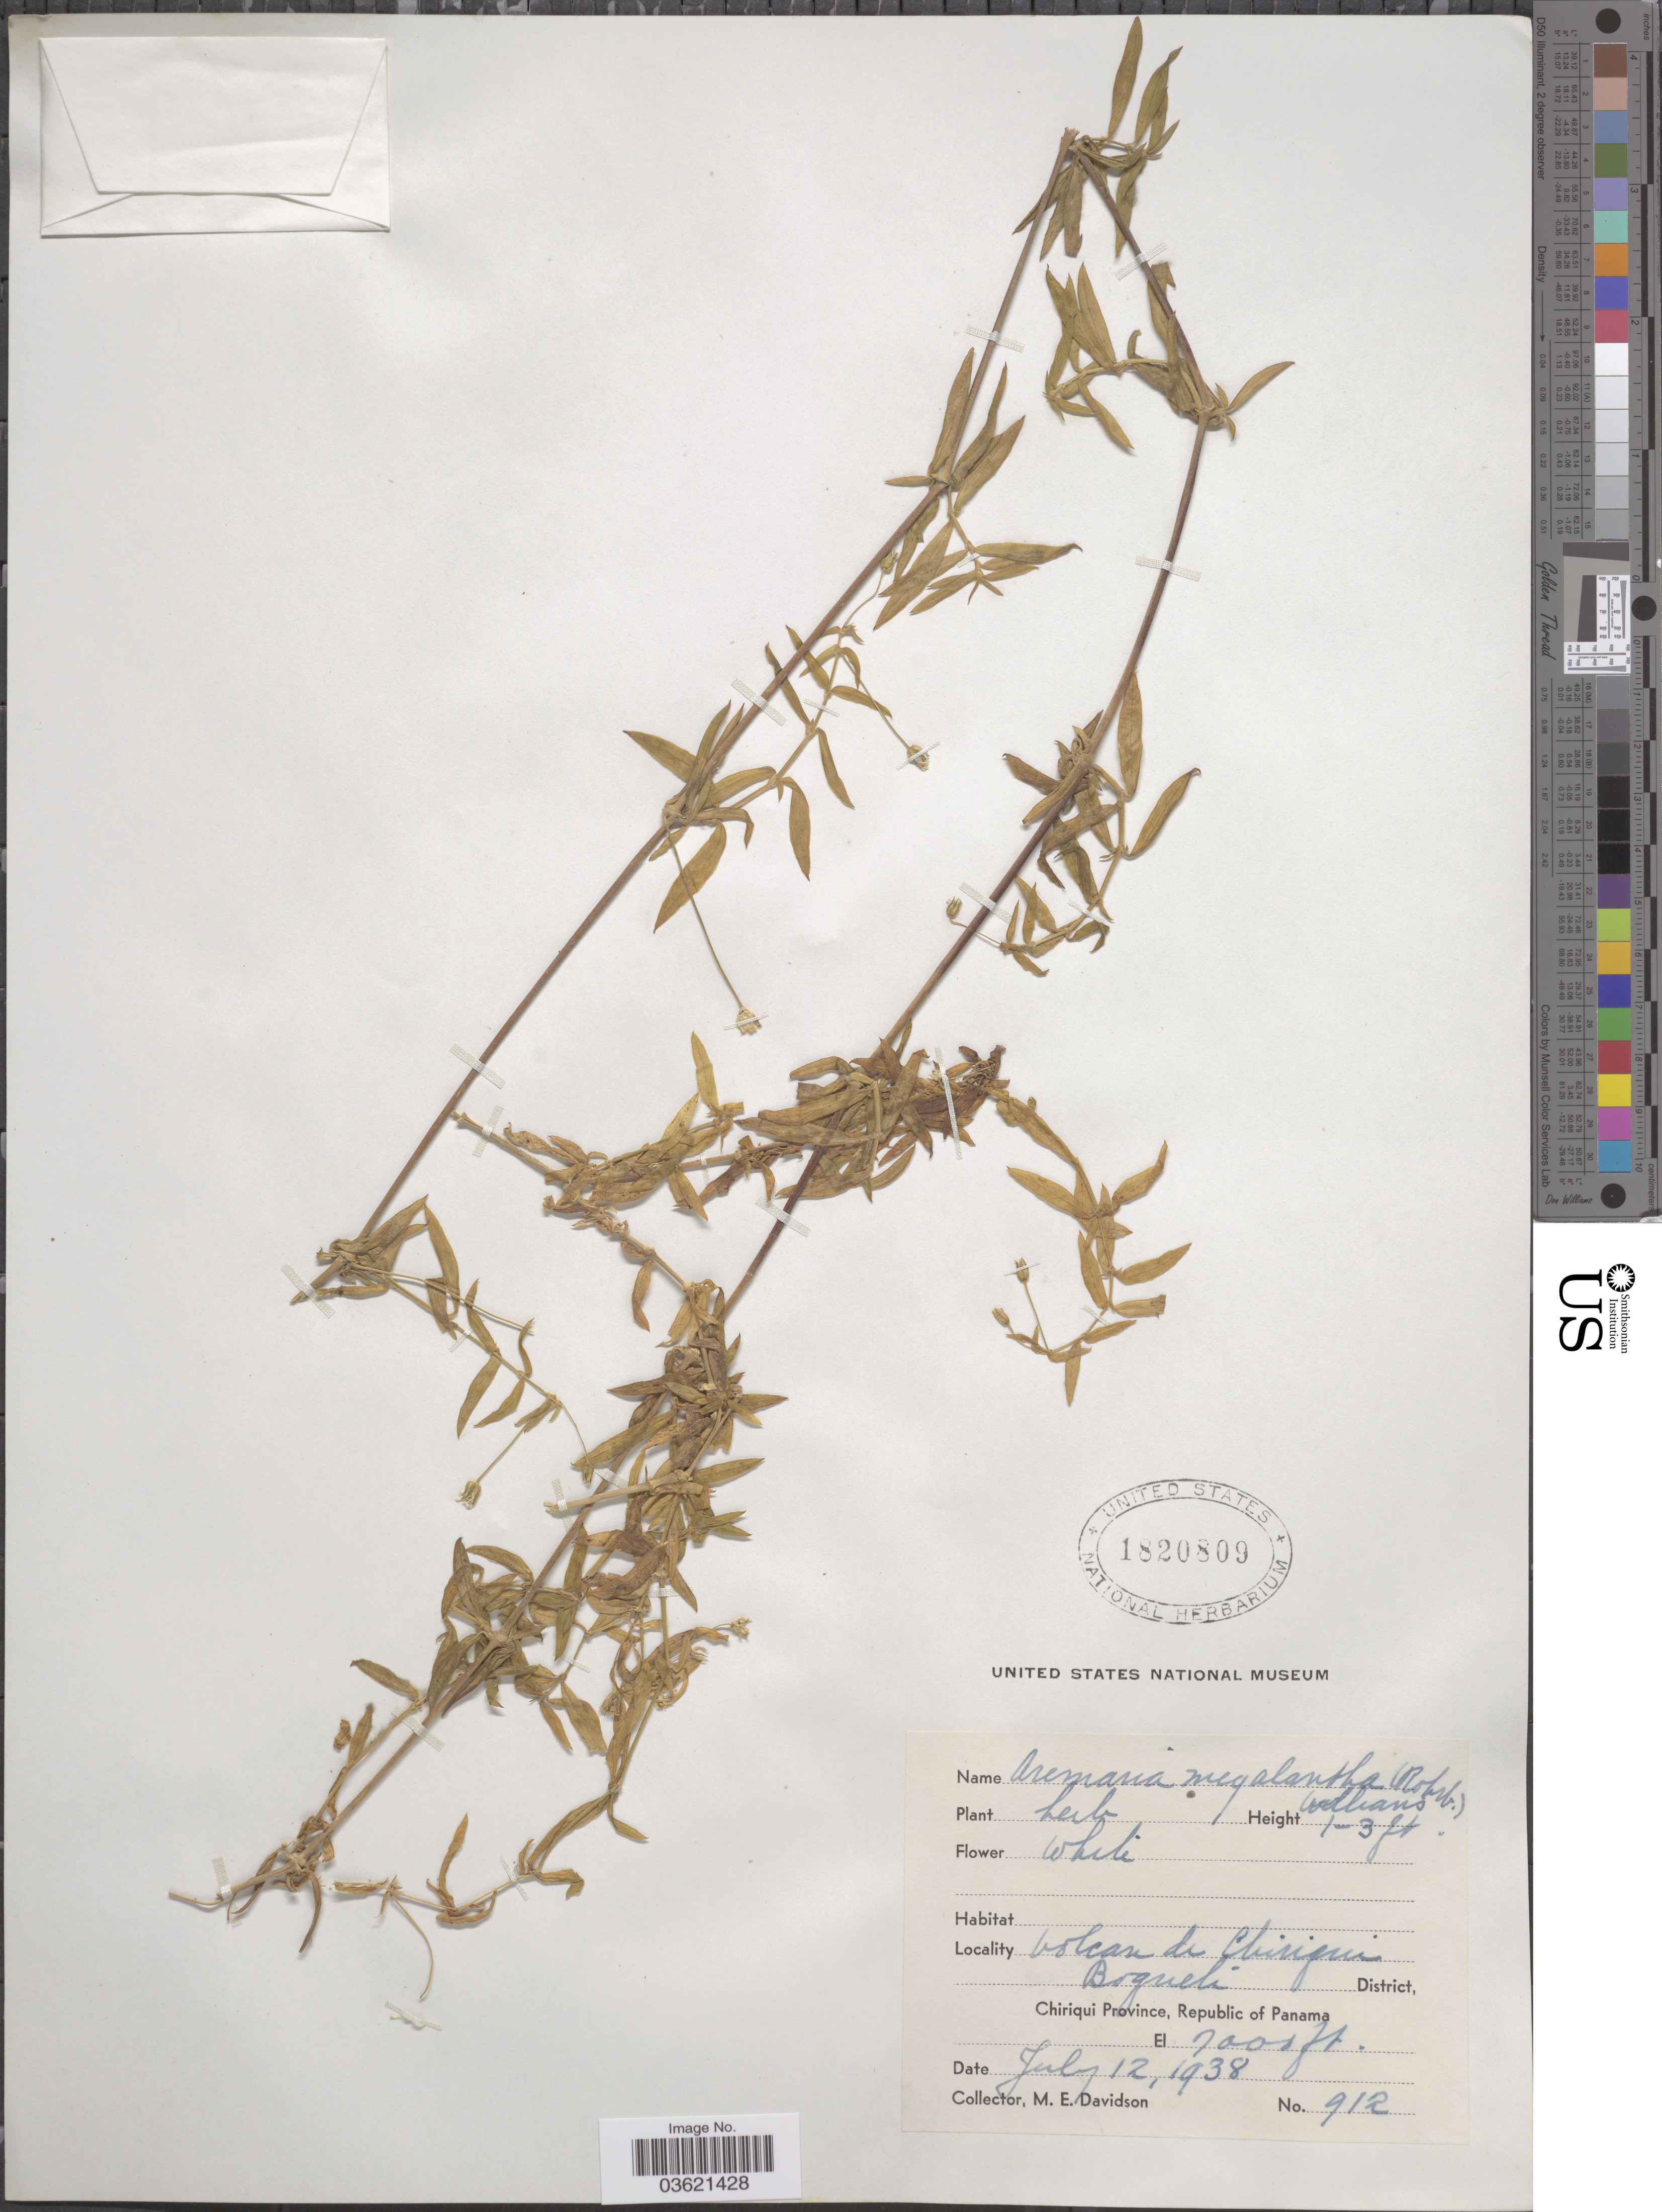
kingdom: Plantae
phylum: Tracheophyta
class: Magnoliopsida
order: Caryophyllales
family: Caryophyllaceae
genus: Arenaria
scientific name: Arenaria guatemalensis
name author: Standl. ex Steyerm.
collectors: M. E. Davidson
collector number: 912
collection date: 1938-07-12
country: Panama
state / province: Chiriqui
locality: Volcan de Chiriqui. Boquete District.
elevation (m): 2134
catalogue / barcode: US 1820809